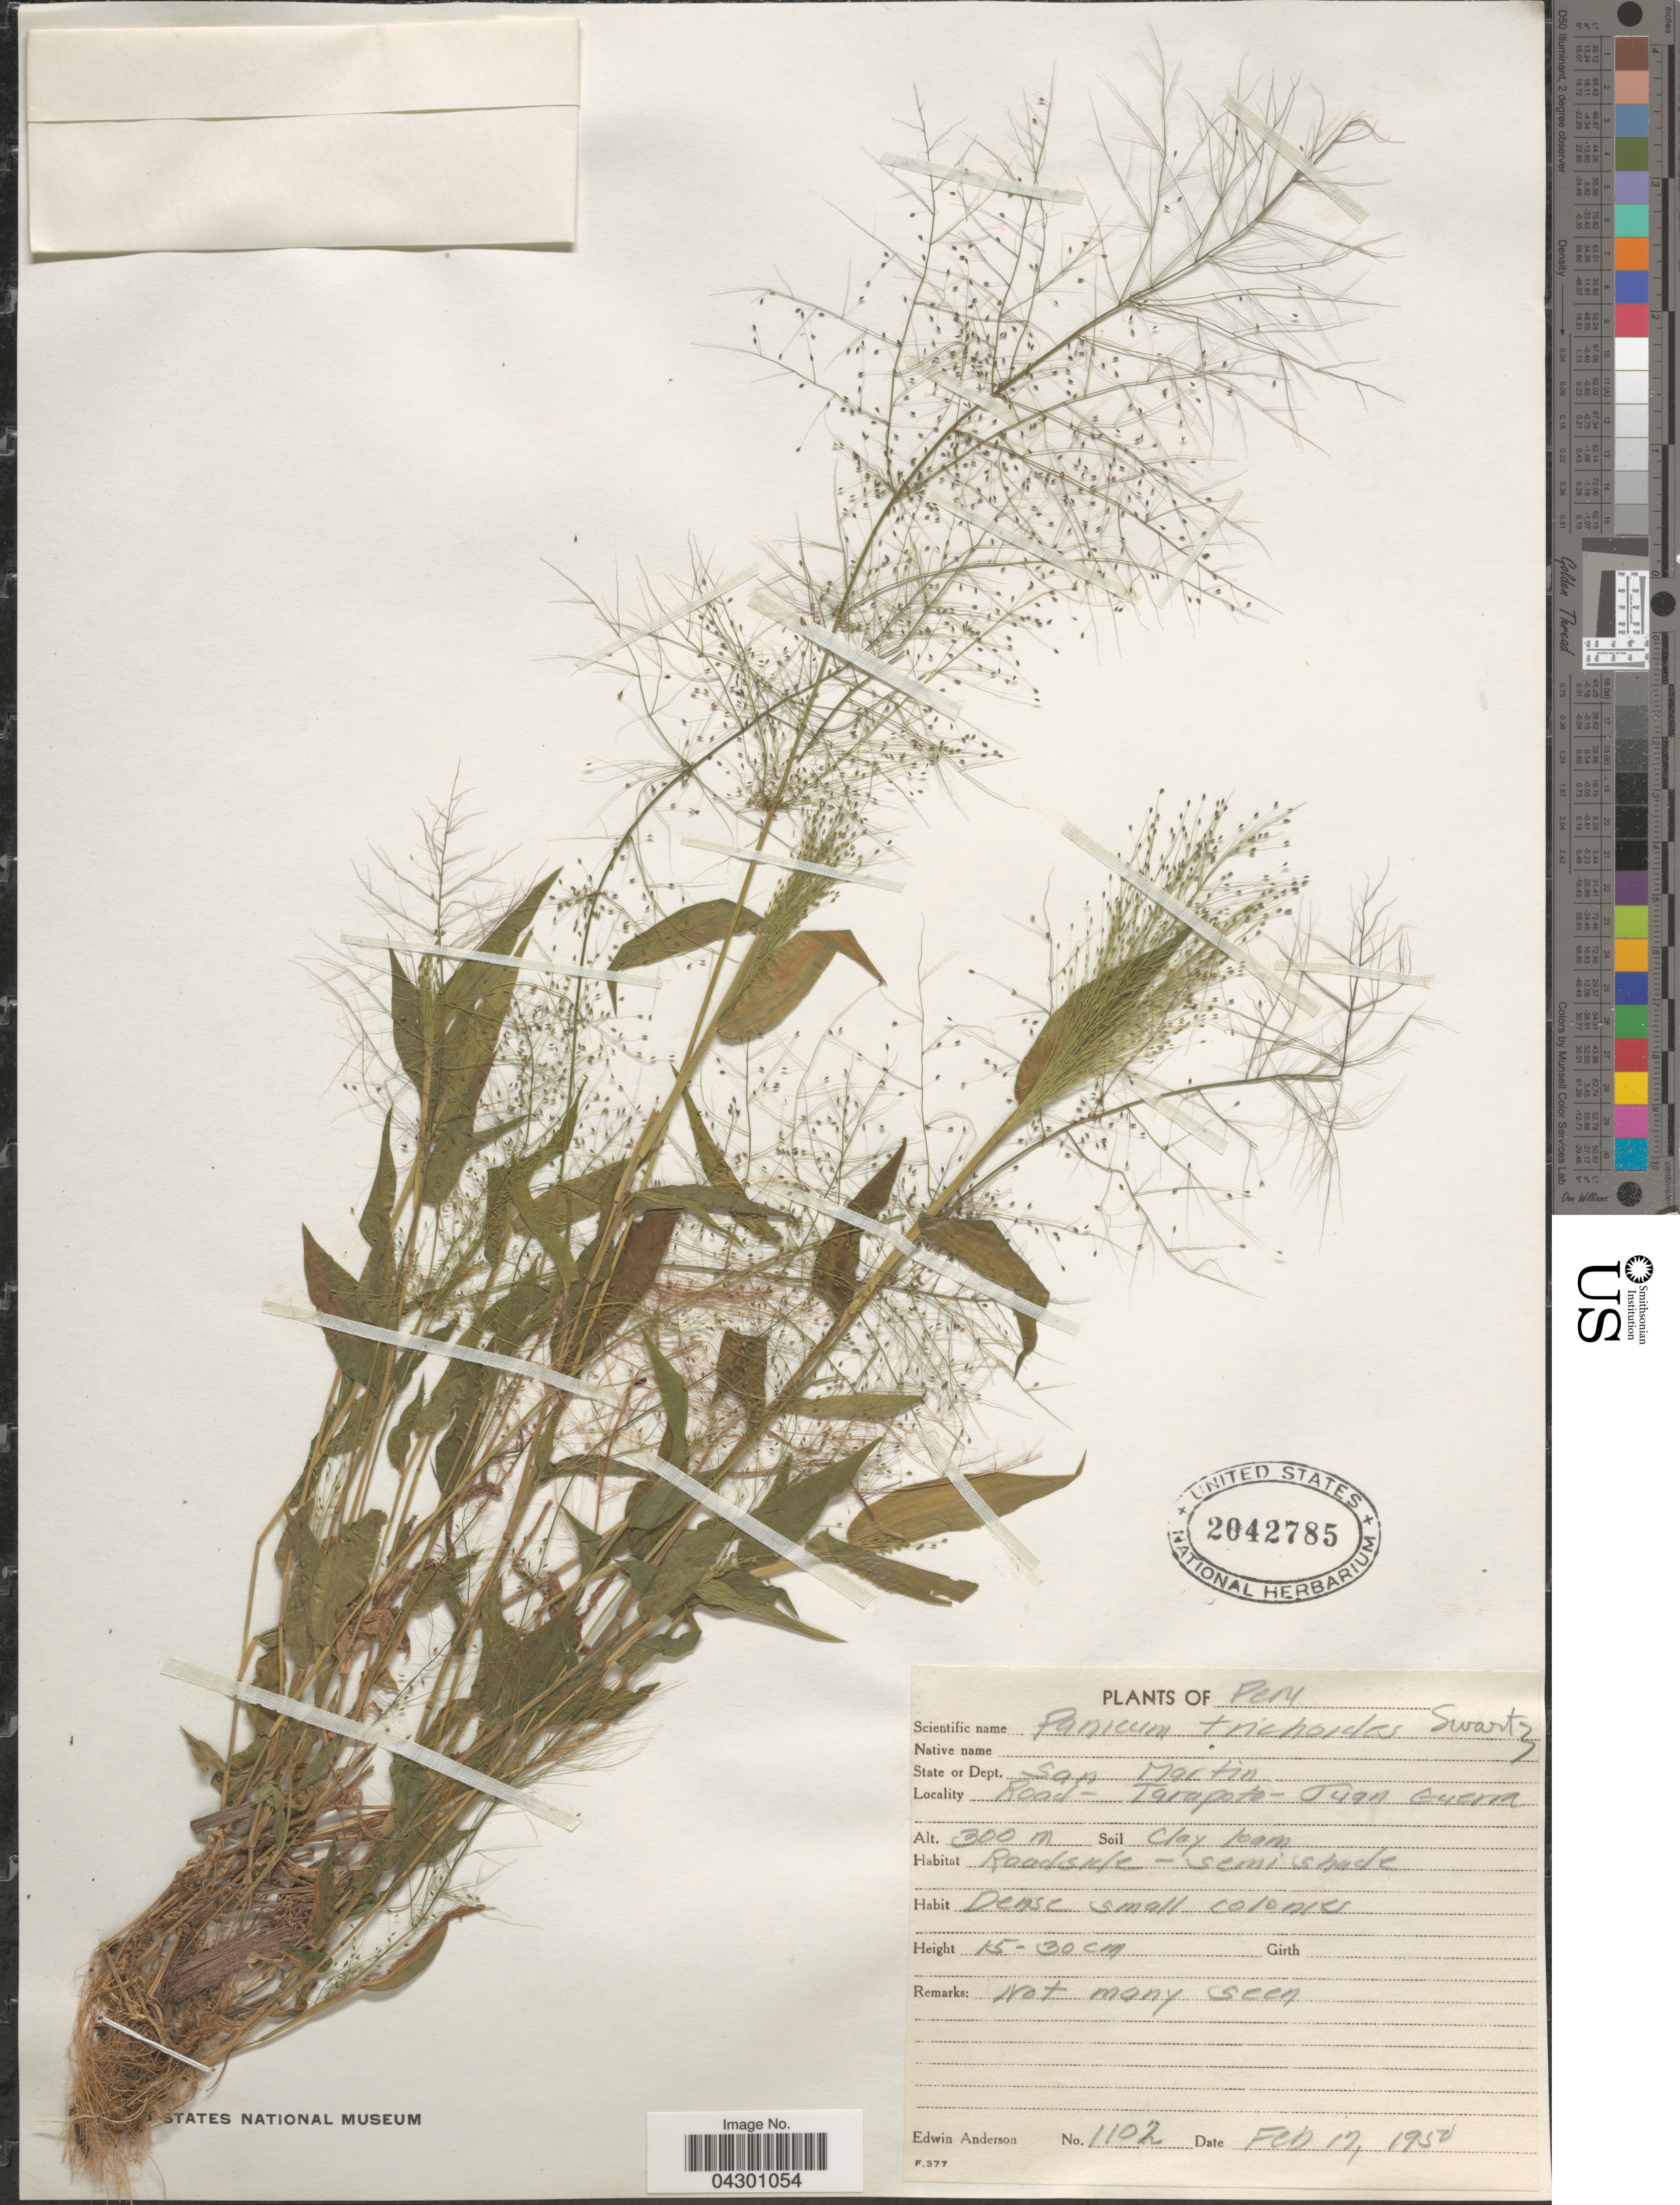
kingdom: Plantae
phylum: Tracheophyta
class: Liliopsida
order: Poales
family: Poaceae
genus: Panicum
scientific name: Panicum trichoides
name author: Sw.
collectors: E. Anderson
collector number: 1102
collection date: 1950-02-17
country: Peru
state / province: San Martín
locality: State or Dept. San Martin. Road - Tarapoto - Juan Guerra.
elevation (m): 300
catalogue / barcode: US 2042785